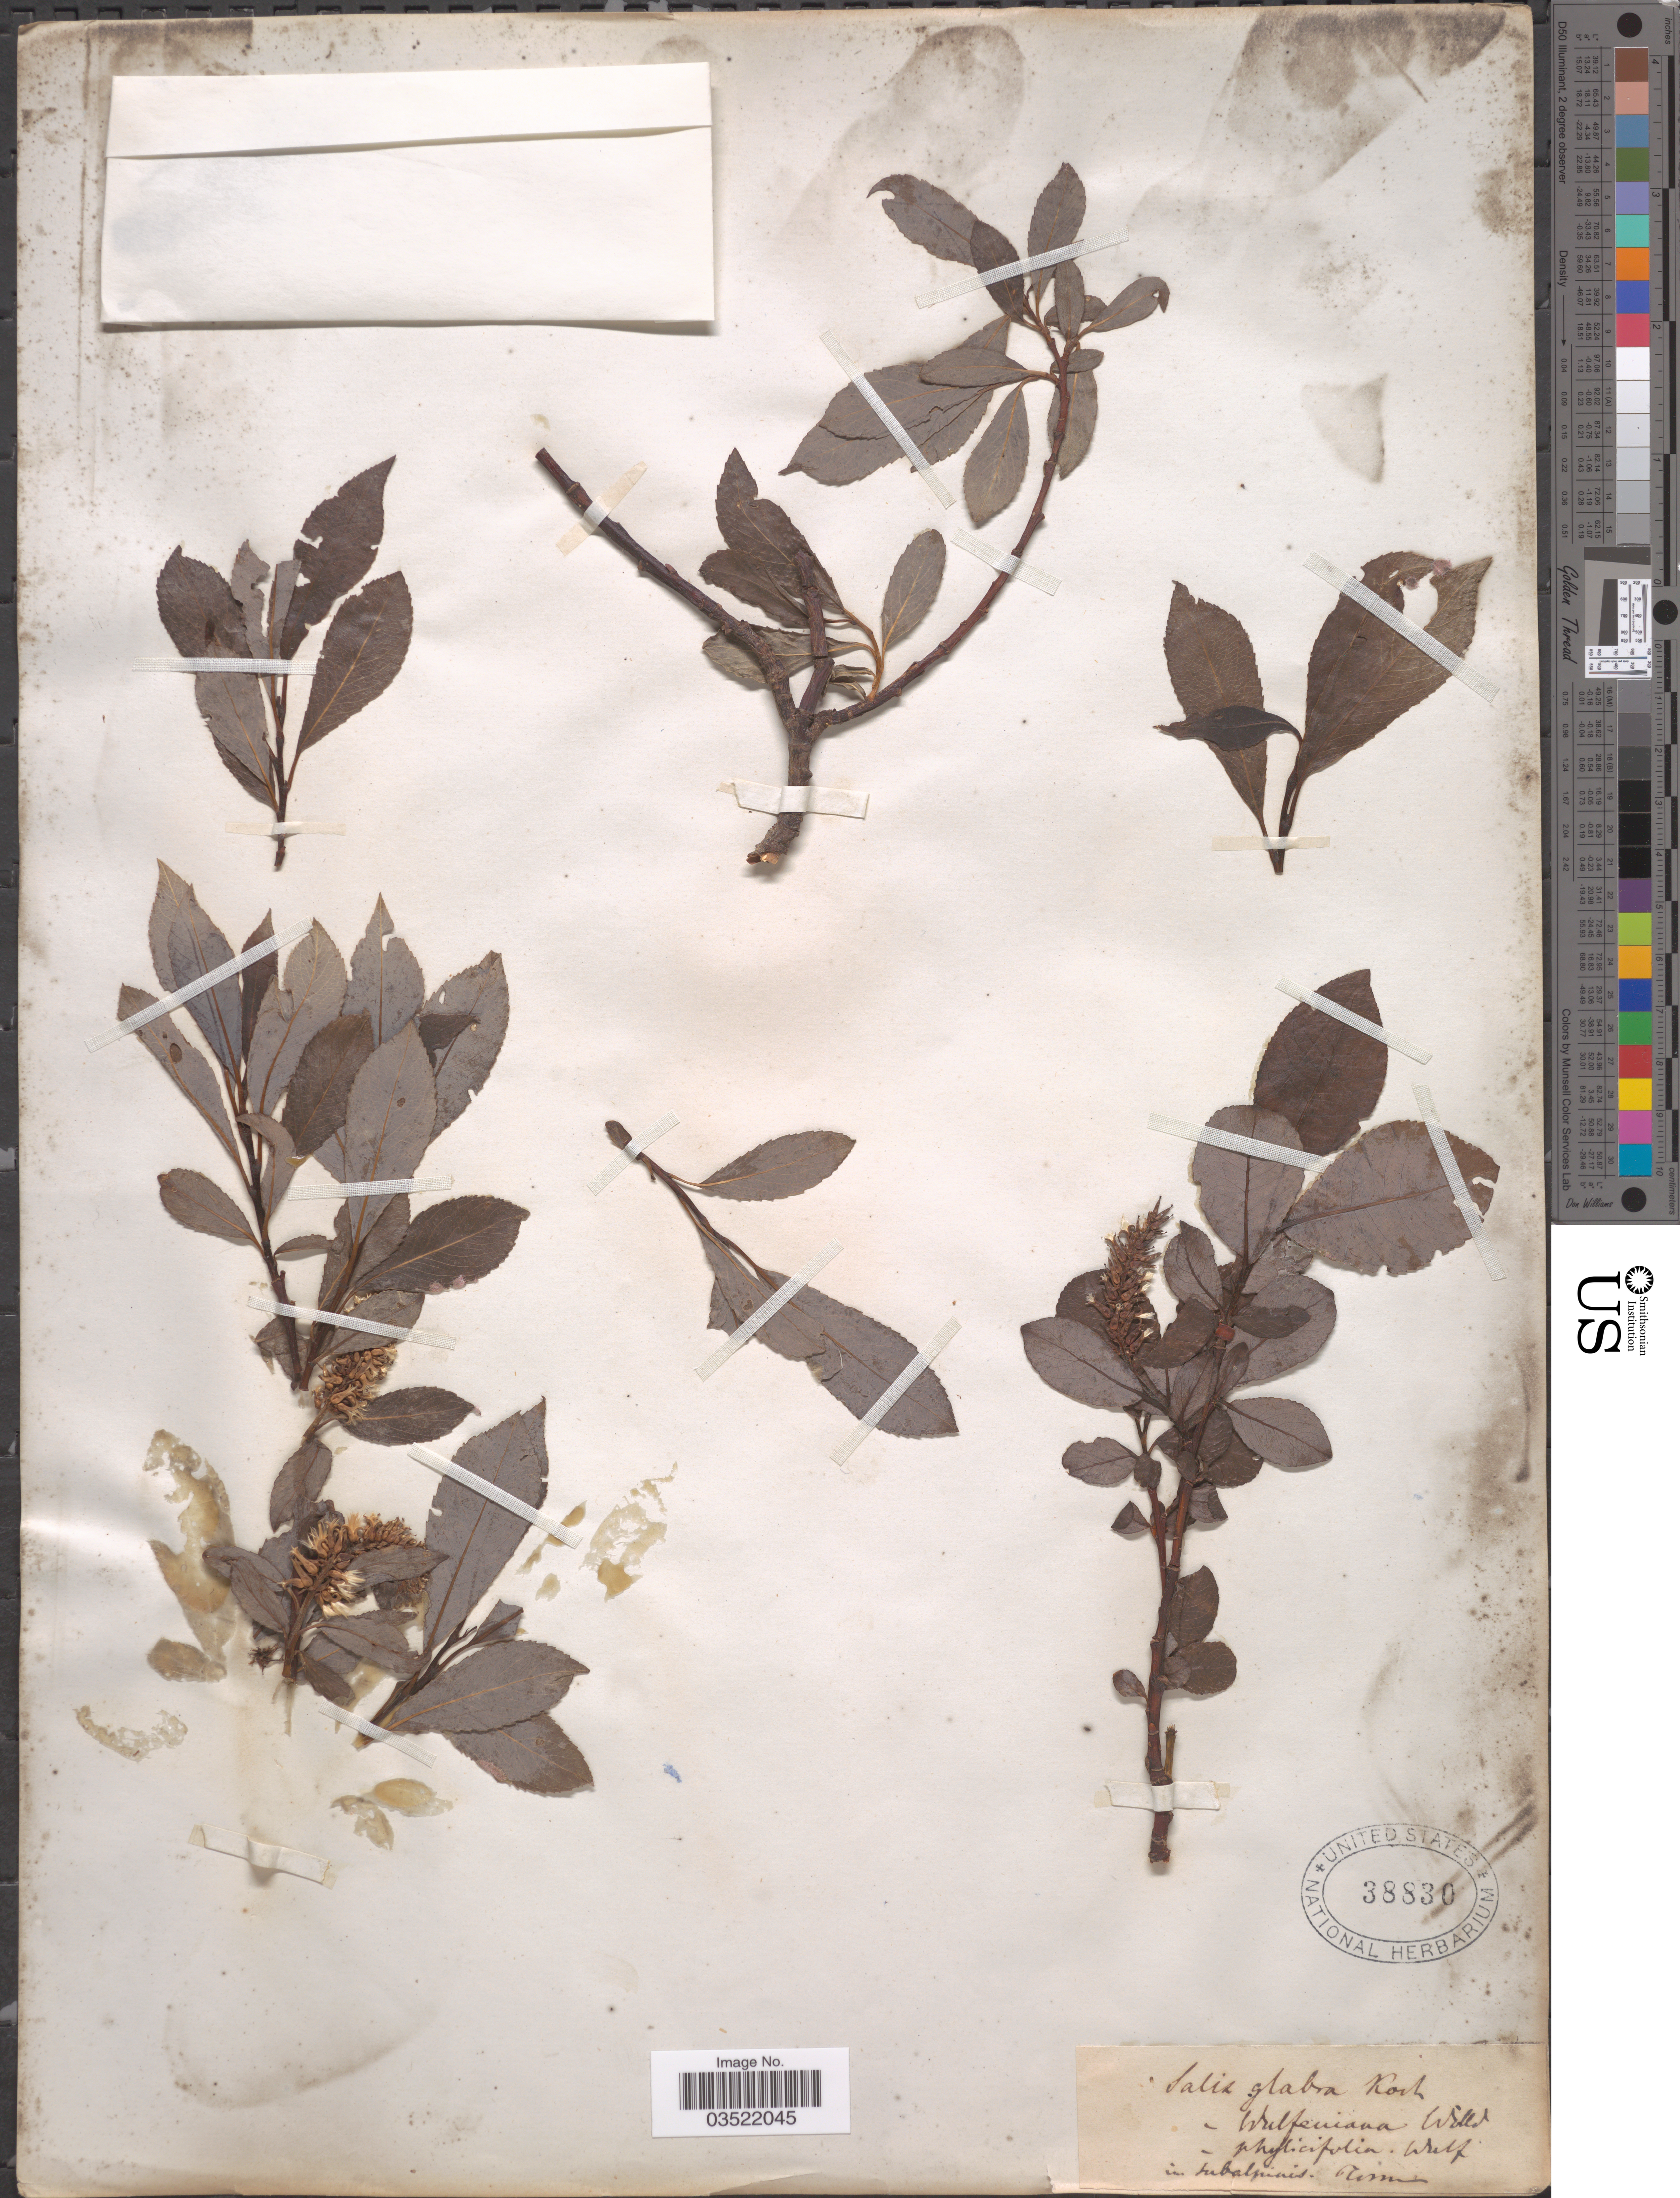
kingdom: Plantae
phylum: Tracheophyta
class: Magnoliopsida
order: Malpighiales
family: Salicaceae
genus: Salix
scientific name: Salix glabra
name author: Scop.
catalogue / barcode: US 38830